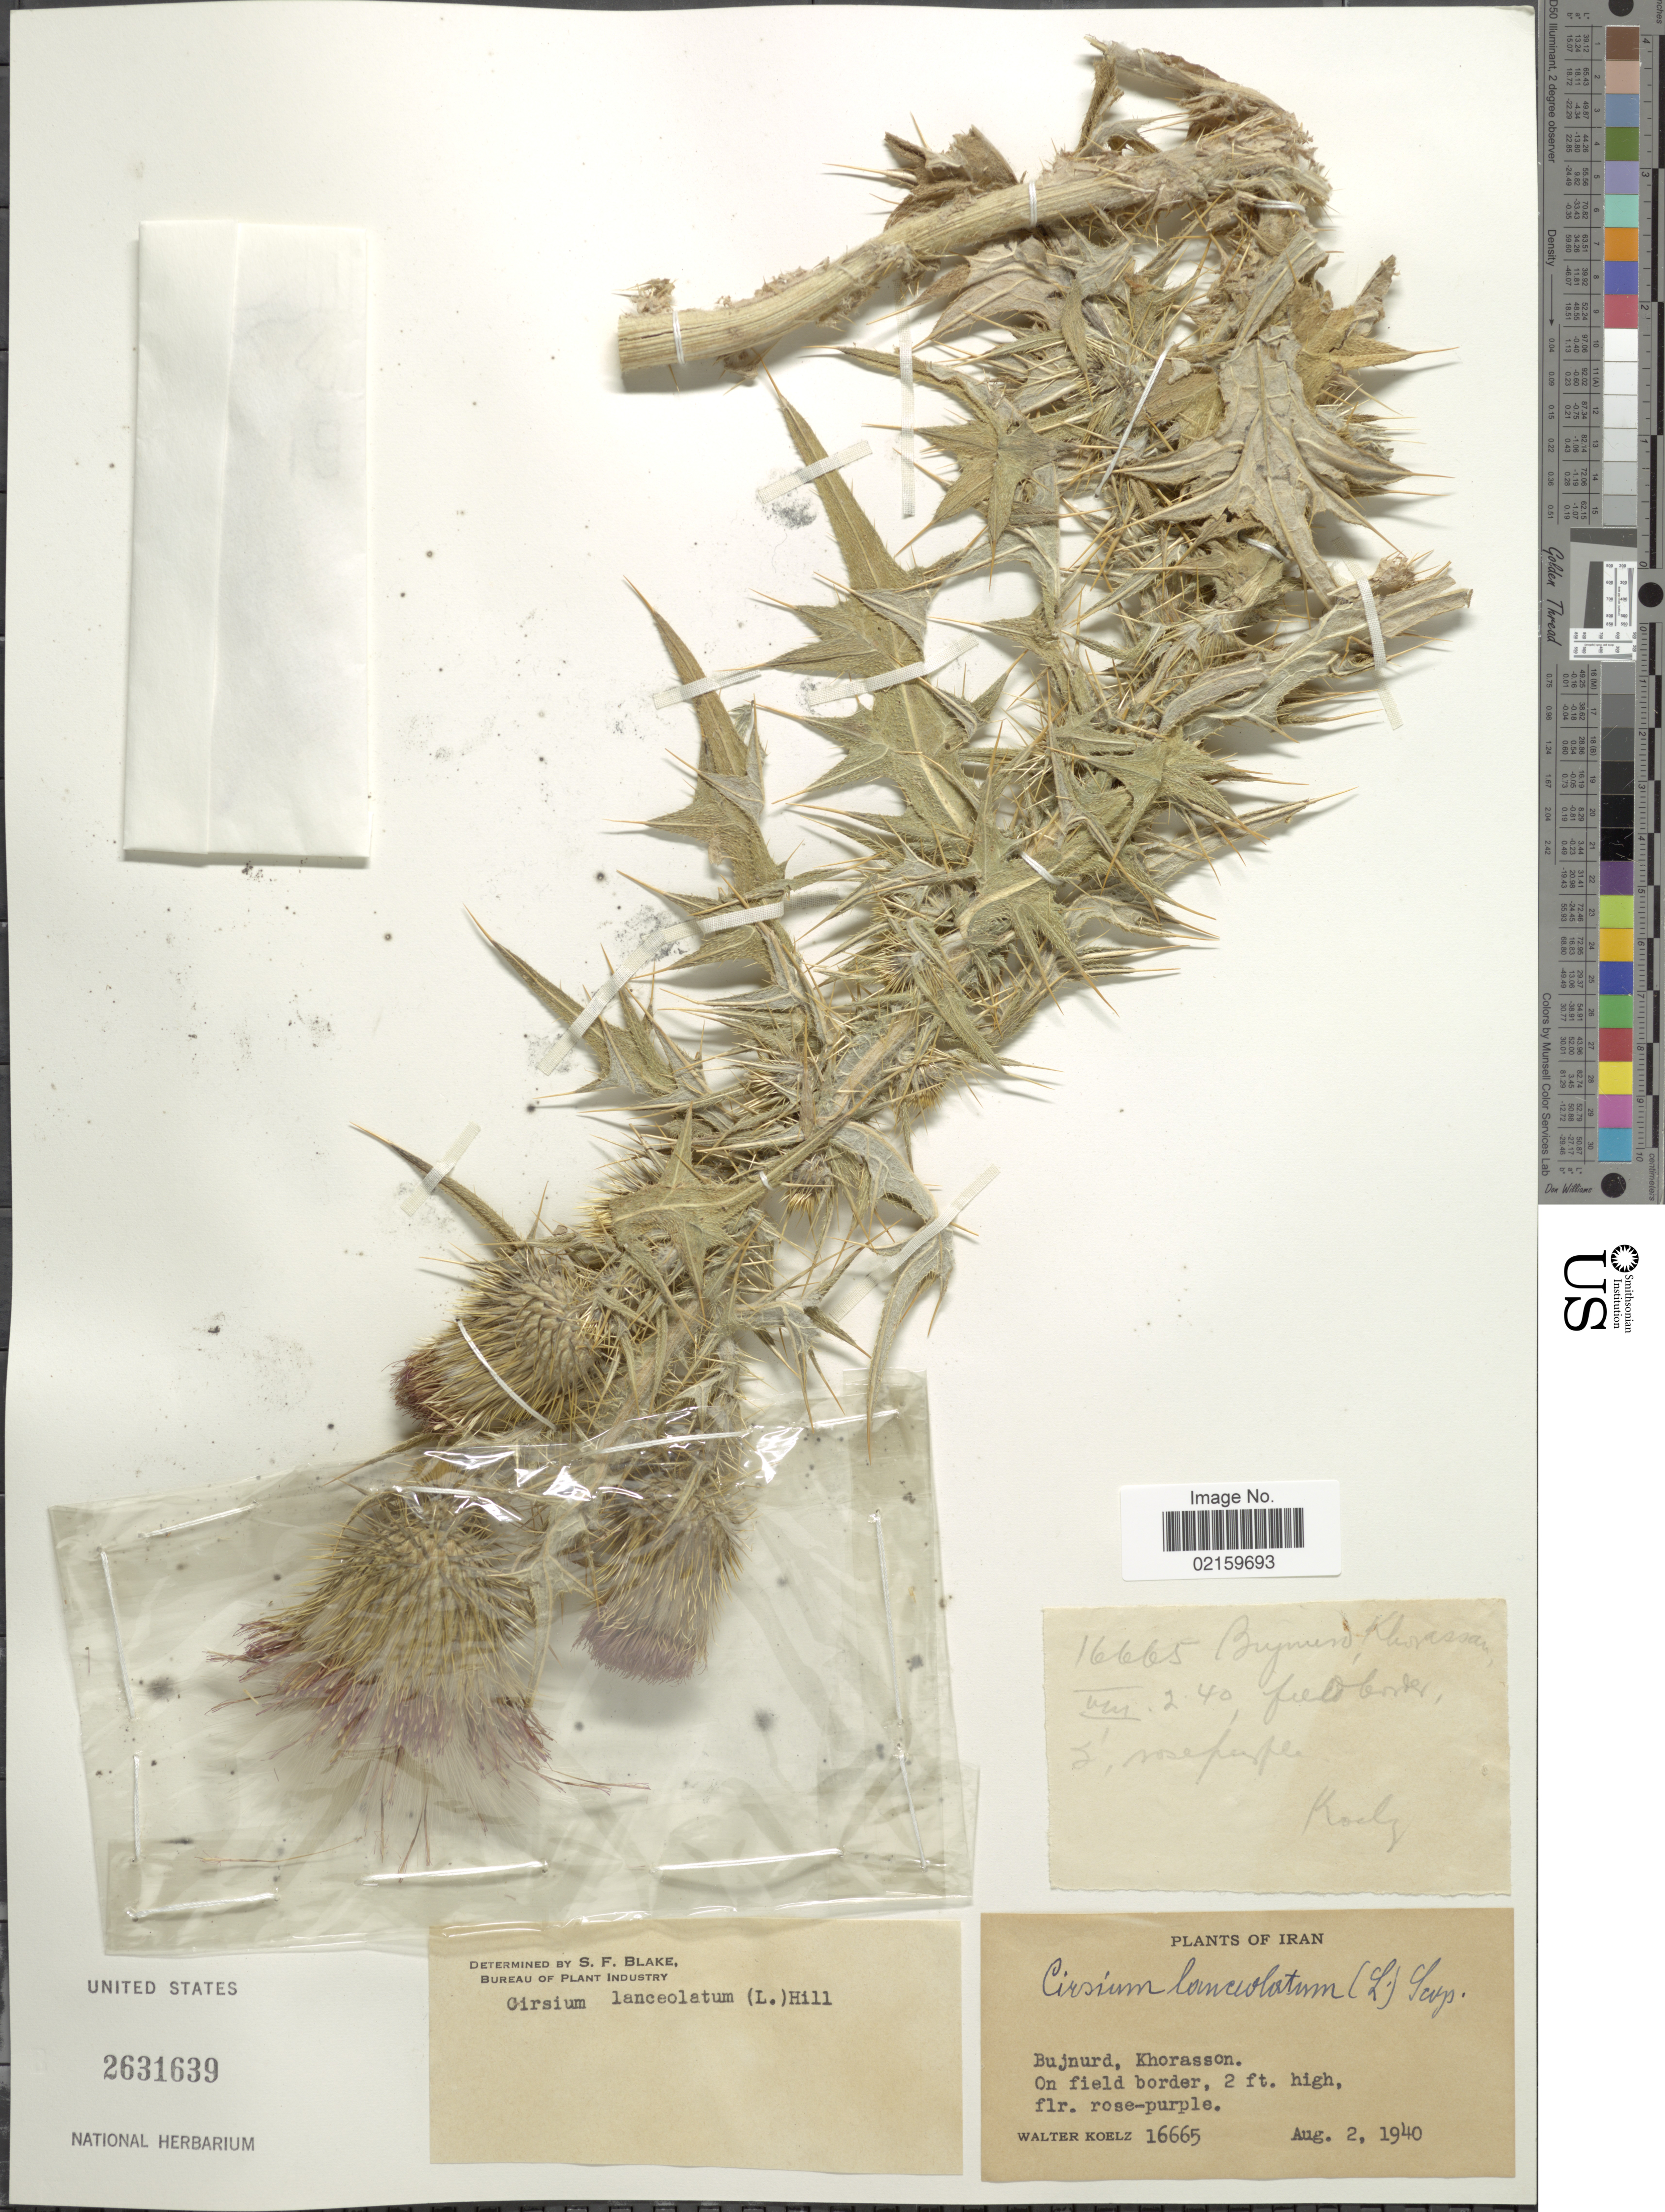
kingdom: Plantae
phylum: Tracheophyta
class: Magnoliopsida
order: Asterales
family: Asteraceae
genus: Cirsium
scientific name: Cirsium vulgare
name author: (Savi) Ten.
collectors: W. N. Koelz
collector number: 16665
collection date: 1940-08-02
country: Iran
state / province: Khorasan [obsolete]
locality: Bujnurd, Khorasson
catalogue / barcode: US 2631639